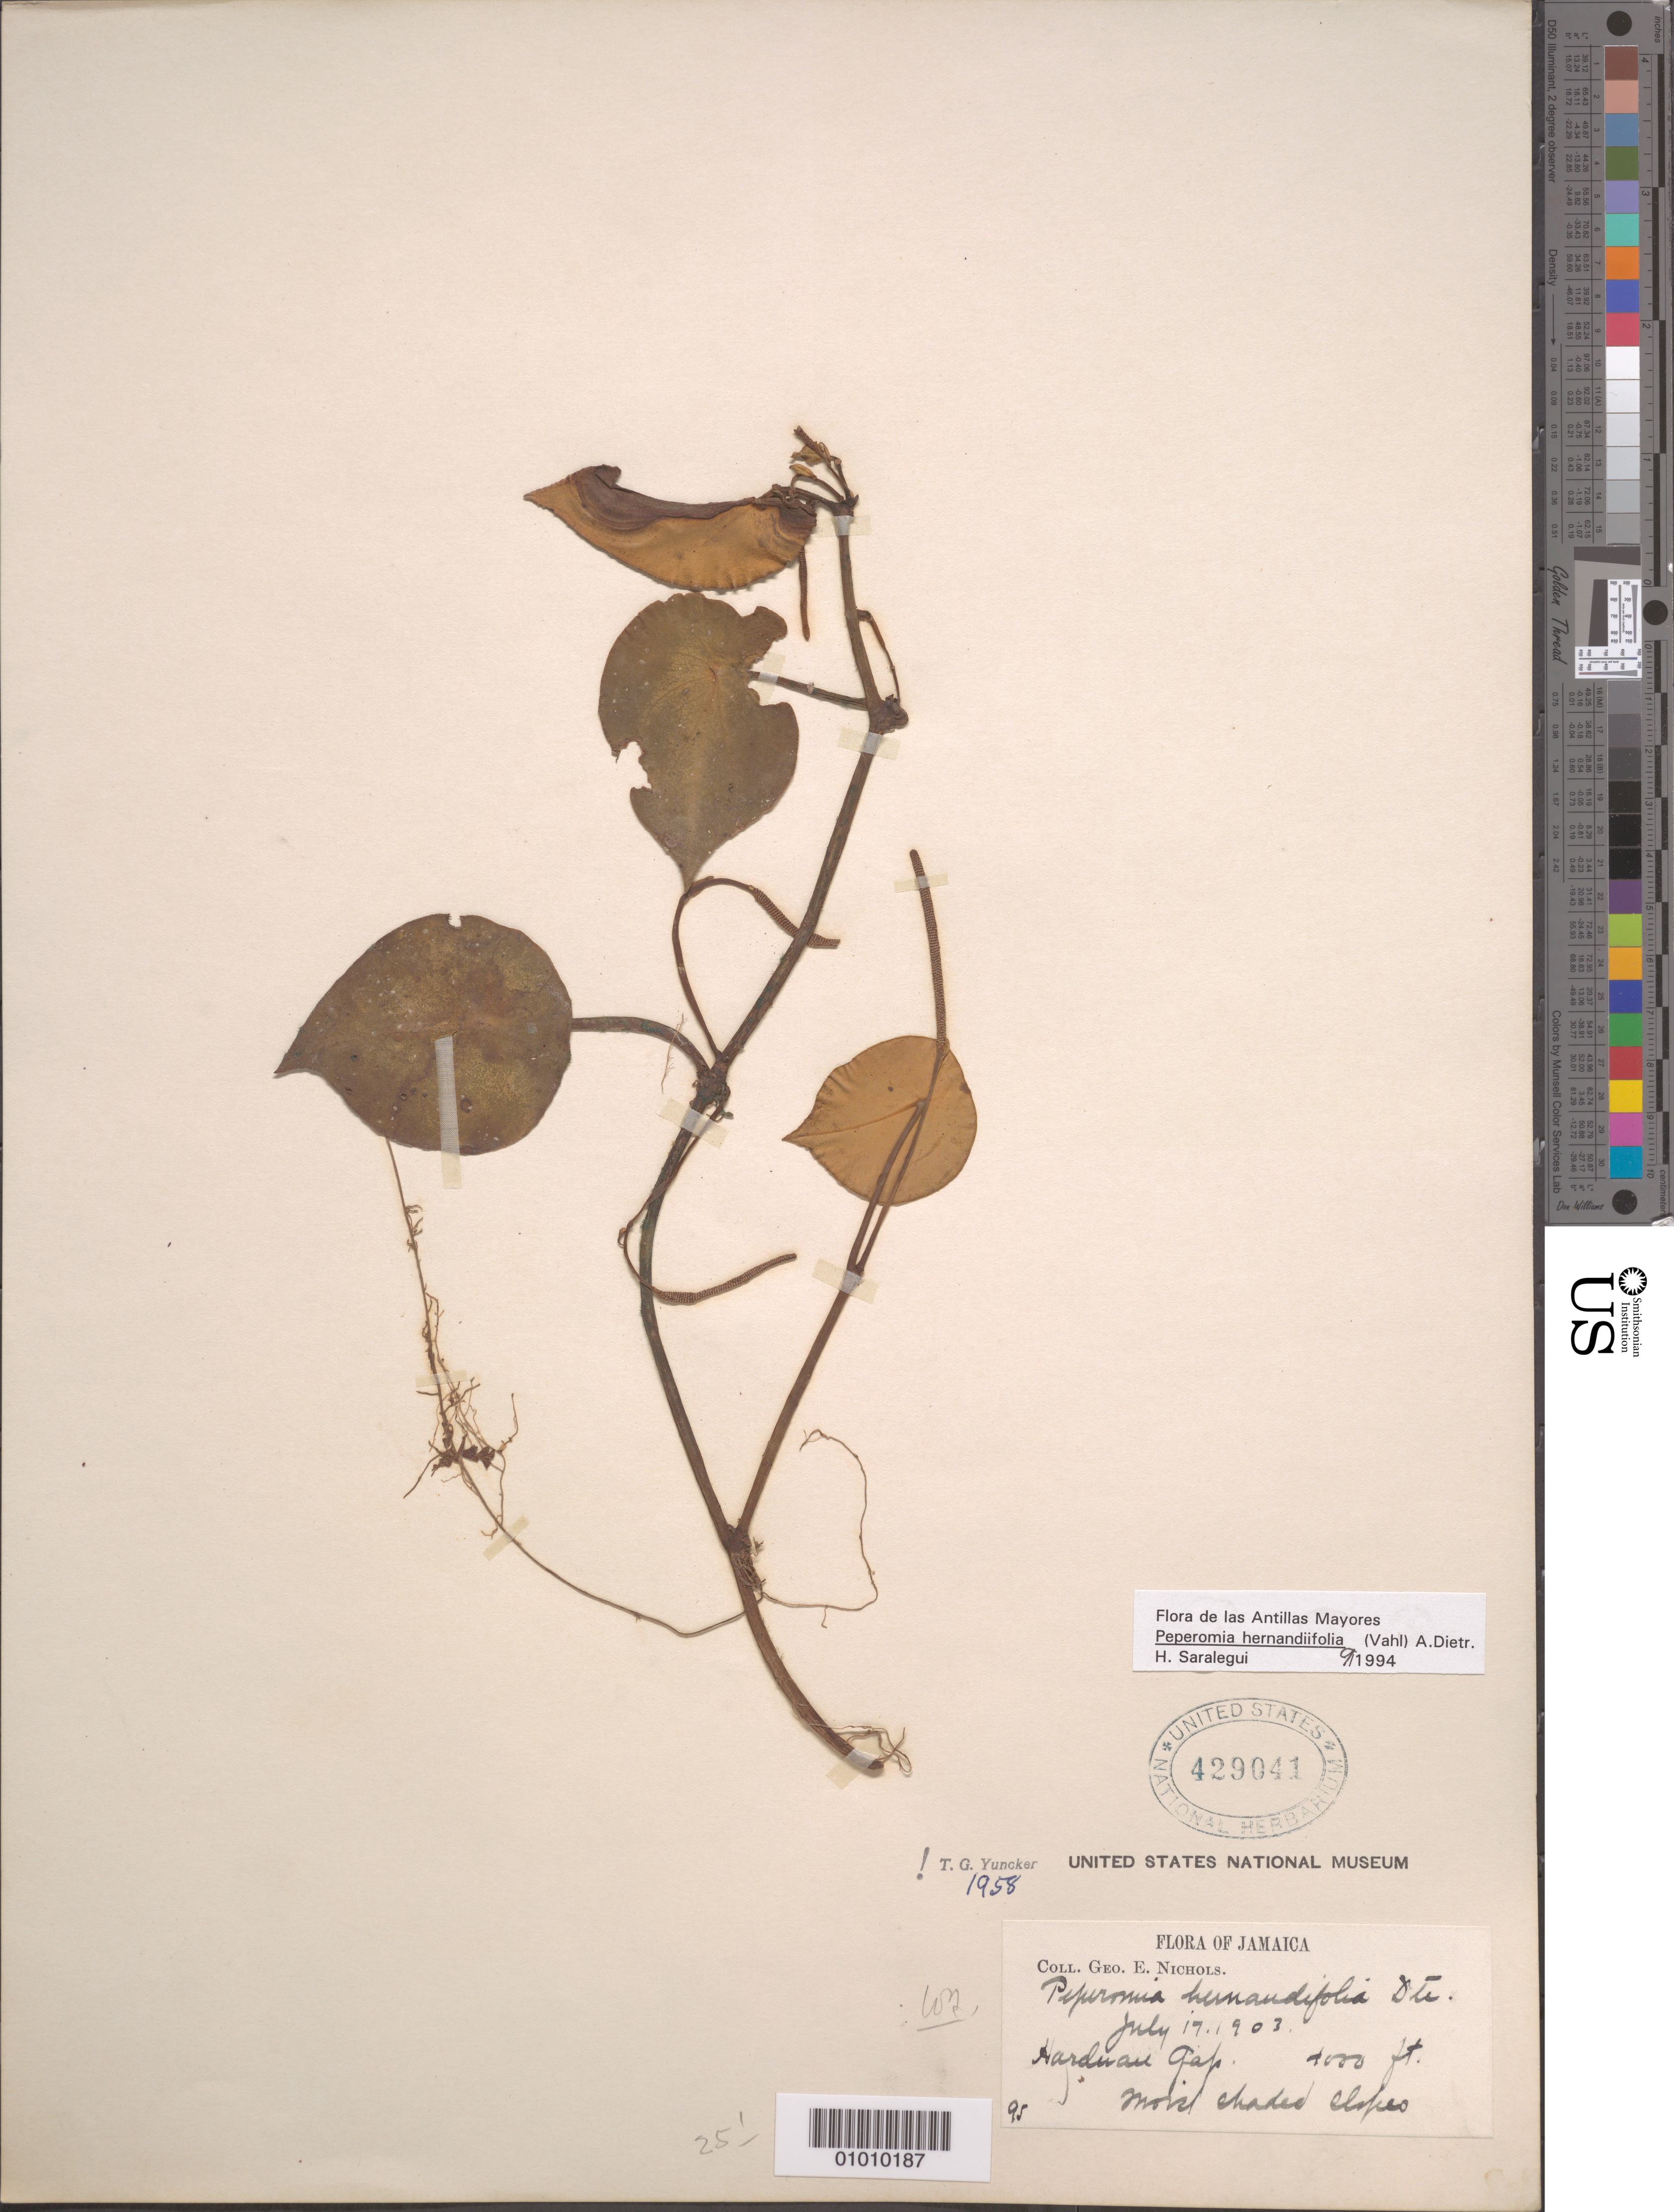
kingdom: Plantae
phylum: Tracheophyta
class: Magnoliopsida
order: Piperales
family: Piperaceae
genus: Peperomia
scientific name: Peperomia hernandiifolia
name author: (Vahl) A. Dietr.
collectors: G. E. Nichols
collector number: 95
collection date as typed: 17 Jul 1903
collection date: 1903-07-17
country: Jamaica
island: Jamaica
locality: Hardware Gap. Moist shaded slopes.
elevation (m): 1219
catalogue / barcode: US 429041